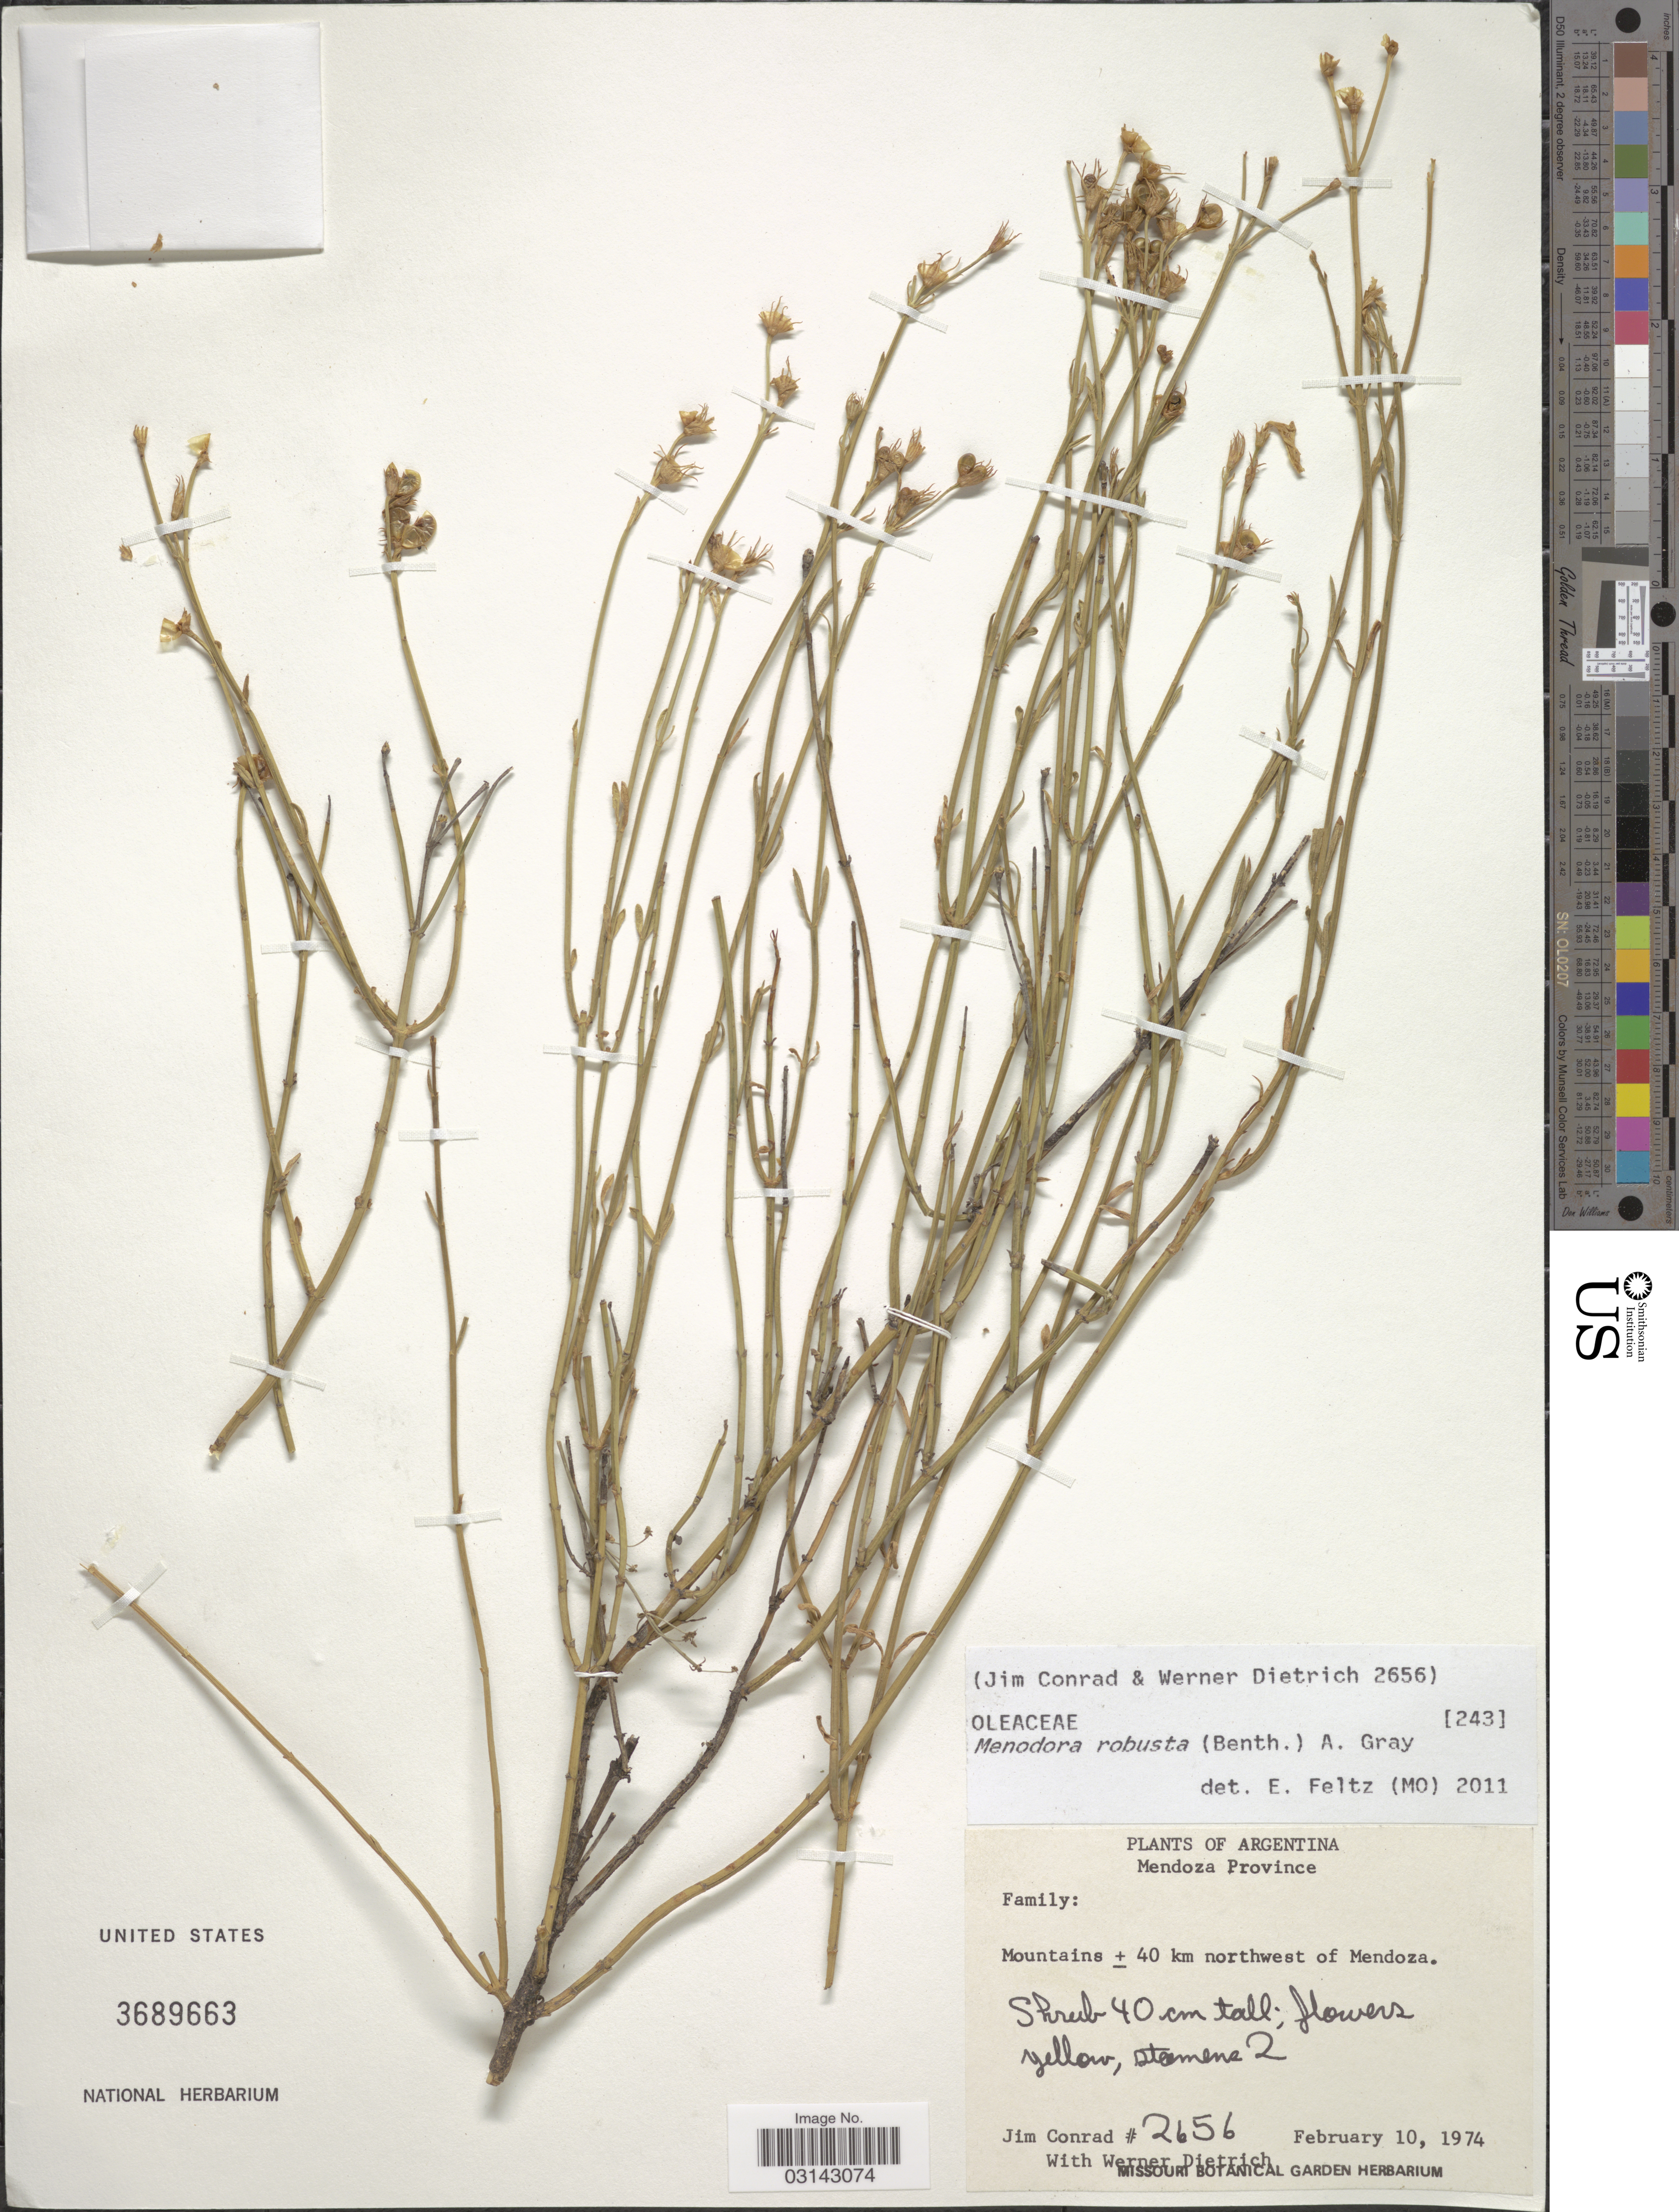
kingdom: Plantae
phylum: Tracheophyta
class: Magnoliopsida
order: Lamiales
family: Oleaceae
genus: Menodora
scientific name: Menodora robusta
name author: (Benth.) A. Gray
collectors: J. Conrad & W. Dietrich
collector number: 2656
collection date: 1974-02-10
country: Argentina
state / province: Mendoza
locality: Mendoza Province. Mountains ± 40 km northwest of Mendoza.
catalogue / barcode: US 3689663